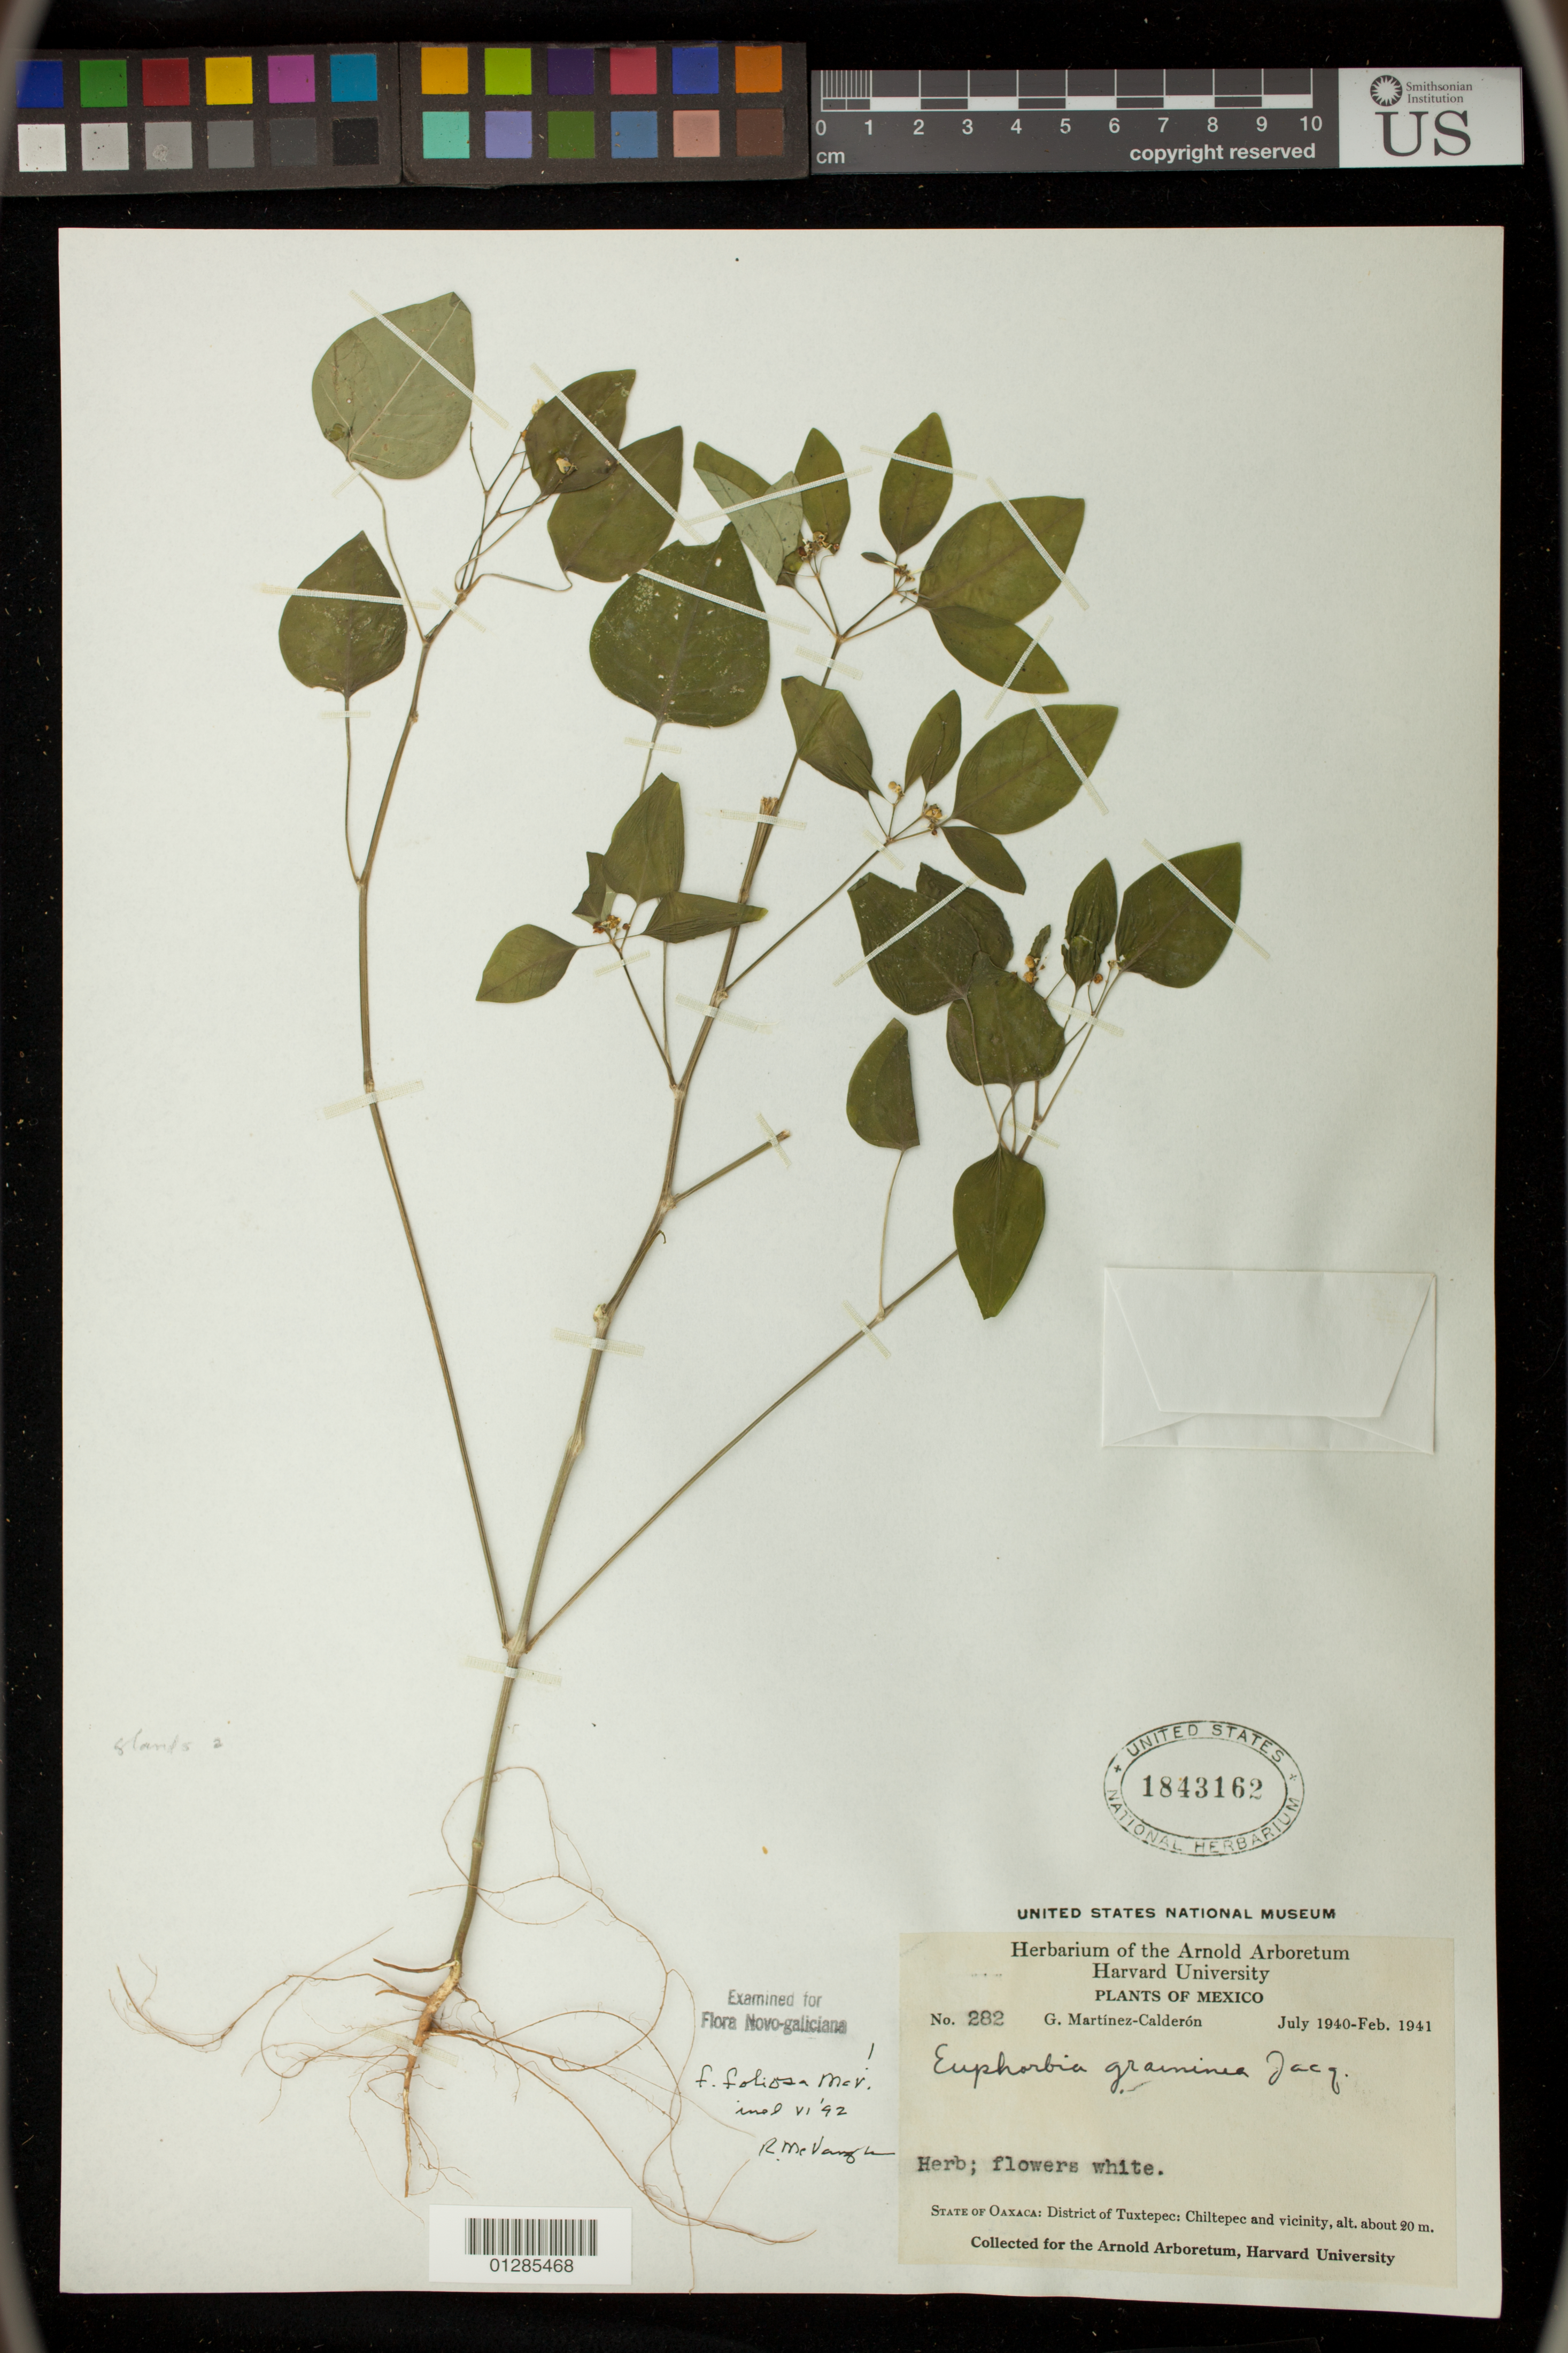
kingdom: Plantae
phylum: Tracheophyta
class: Magnoliopsida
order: Malpighiales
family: Euphorbiaceae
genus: Euphorbia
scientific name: Euphorbia graminea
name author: Jacq.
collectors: G. Martínez Calderón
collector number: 282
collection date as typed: Jul 1940 to -- Feb 1941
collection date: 1940-07/1941-02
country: Mexico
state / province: Oaxaca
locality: District of Tuxtepec, Chiltepec and vicinity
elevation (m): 20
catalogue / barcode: US 1843162